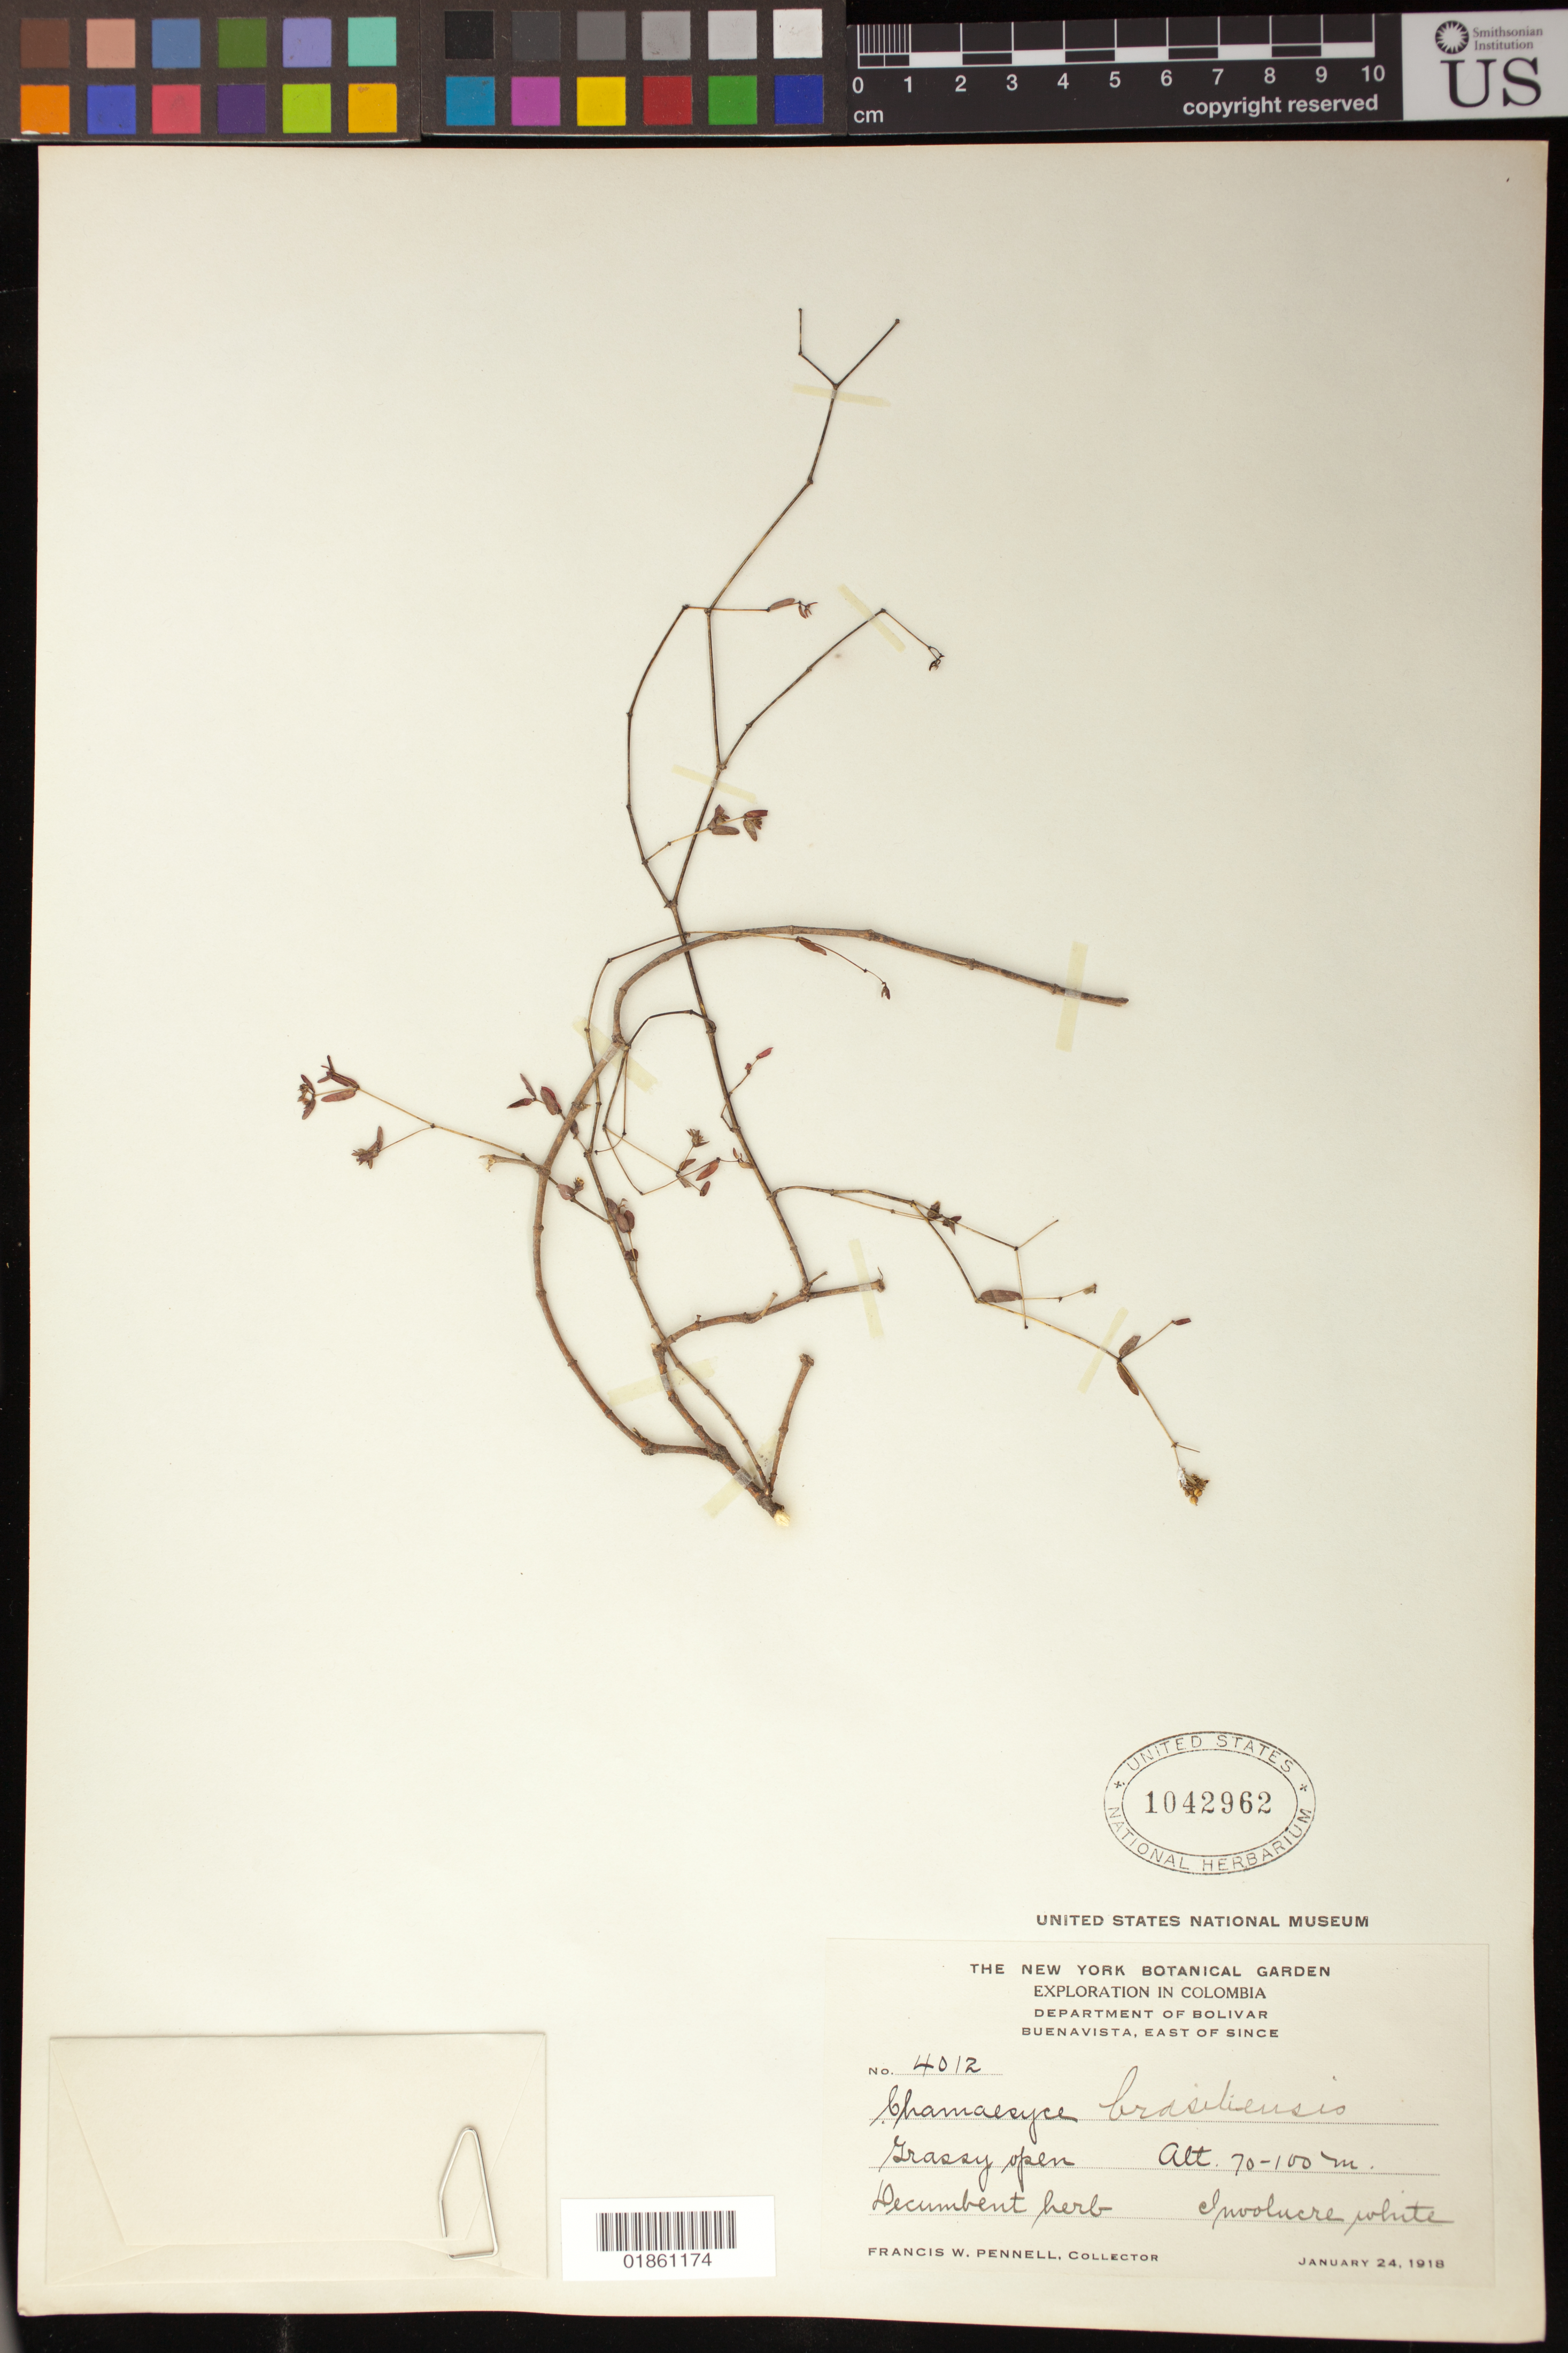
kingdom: Plantae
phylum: Tracheophyta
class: Magnoliopsida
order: Malpighiales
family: Euphorbiaceae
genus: Euphorbia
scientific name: Euphorbia hyssopifolia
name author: L.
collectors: F. W. Pennell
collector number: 4012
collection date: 1918-01-24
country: Colombia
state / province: Bolívar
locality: Buenavista, east of since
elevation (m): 70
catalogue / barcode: US 1042962